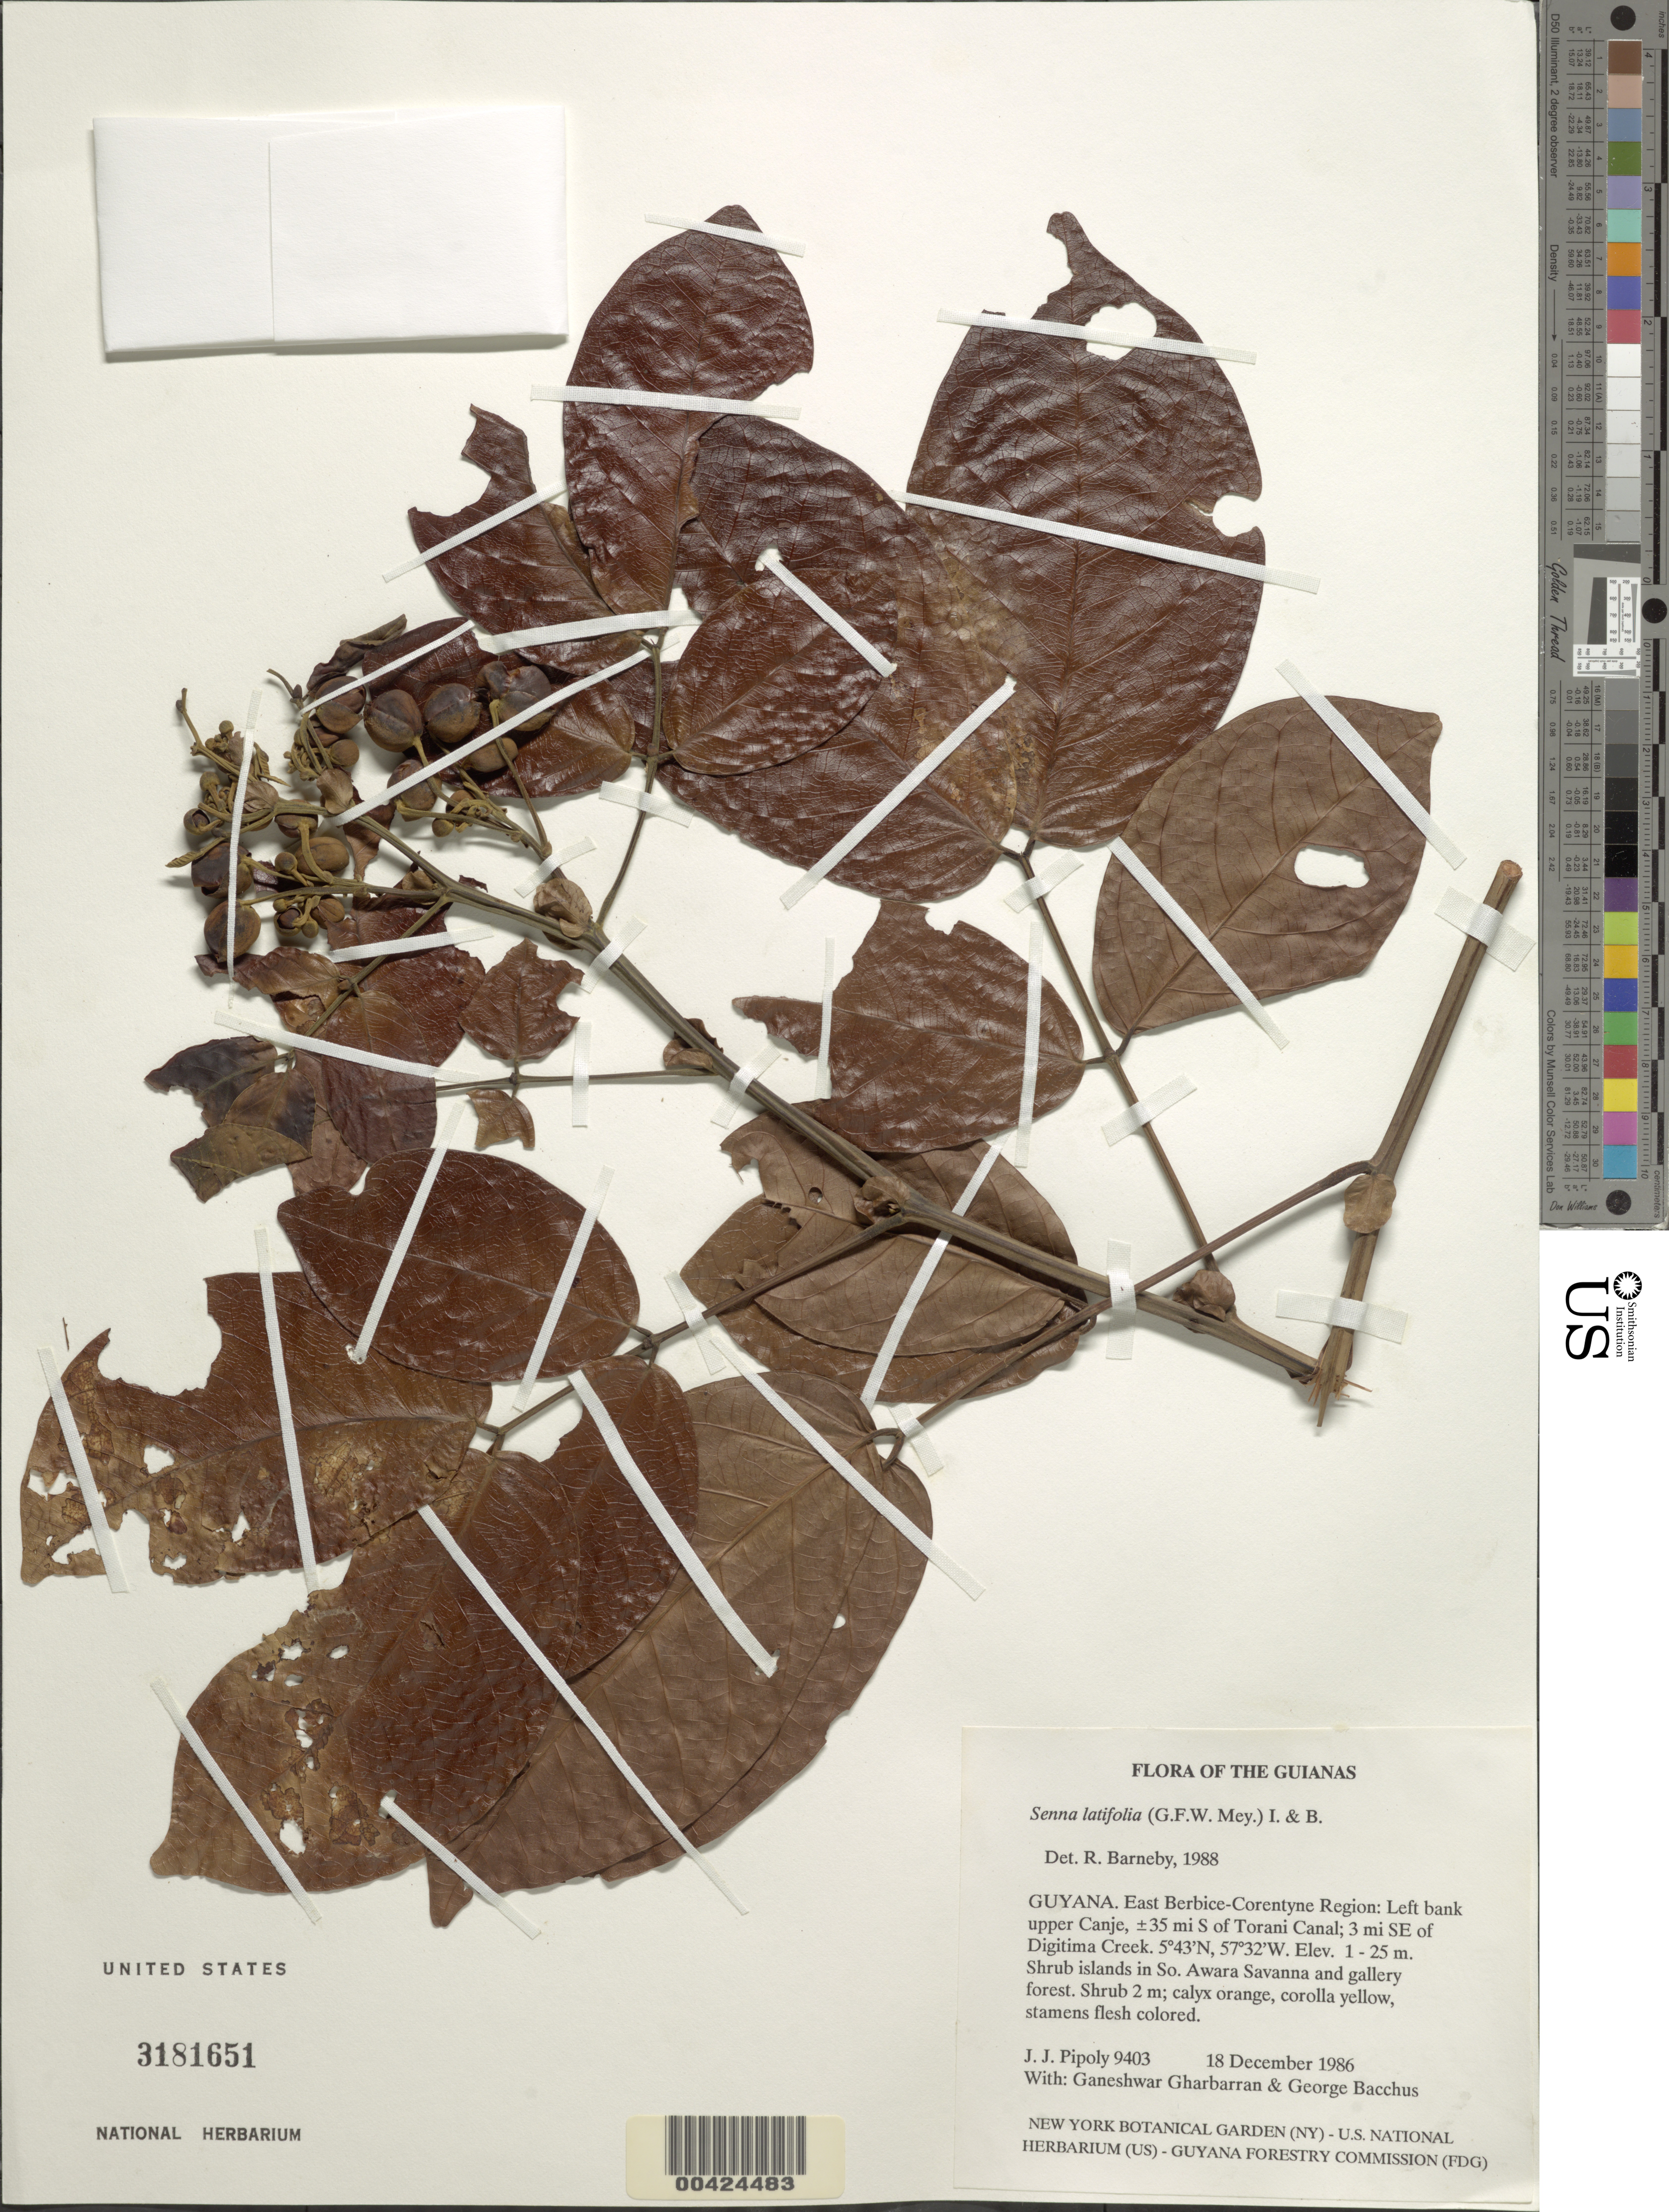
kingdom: Plantae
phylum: Tracheophyta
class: Magnoliopsida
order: Fabales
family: Fabaceae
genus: Senna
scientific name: Senna latifolia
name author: (G. Mey.) H.S. Irwin & Barneby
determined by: Barneby, Rupert C., (NY)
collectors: J. J. Pipoly, G. Gharbarran & G. Bacchus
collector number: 9403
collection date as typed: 18 Dec 1986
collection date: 1986-12-18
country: Guyana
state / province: E. Berbice-Corentyne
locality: Uppe canje, ca. 35 mi s of torani canal; 3 mi se of digitima creek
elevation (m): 1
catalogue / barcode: US 3181651